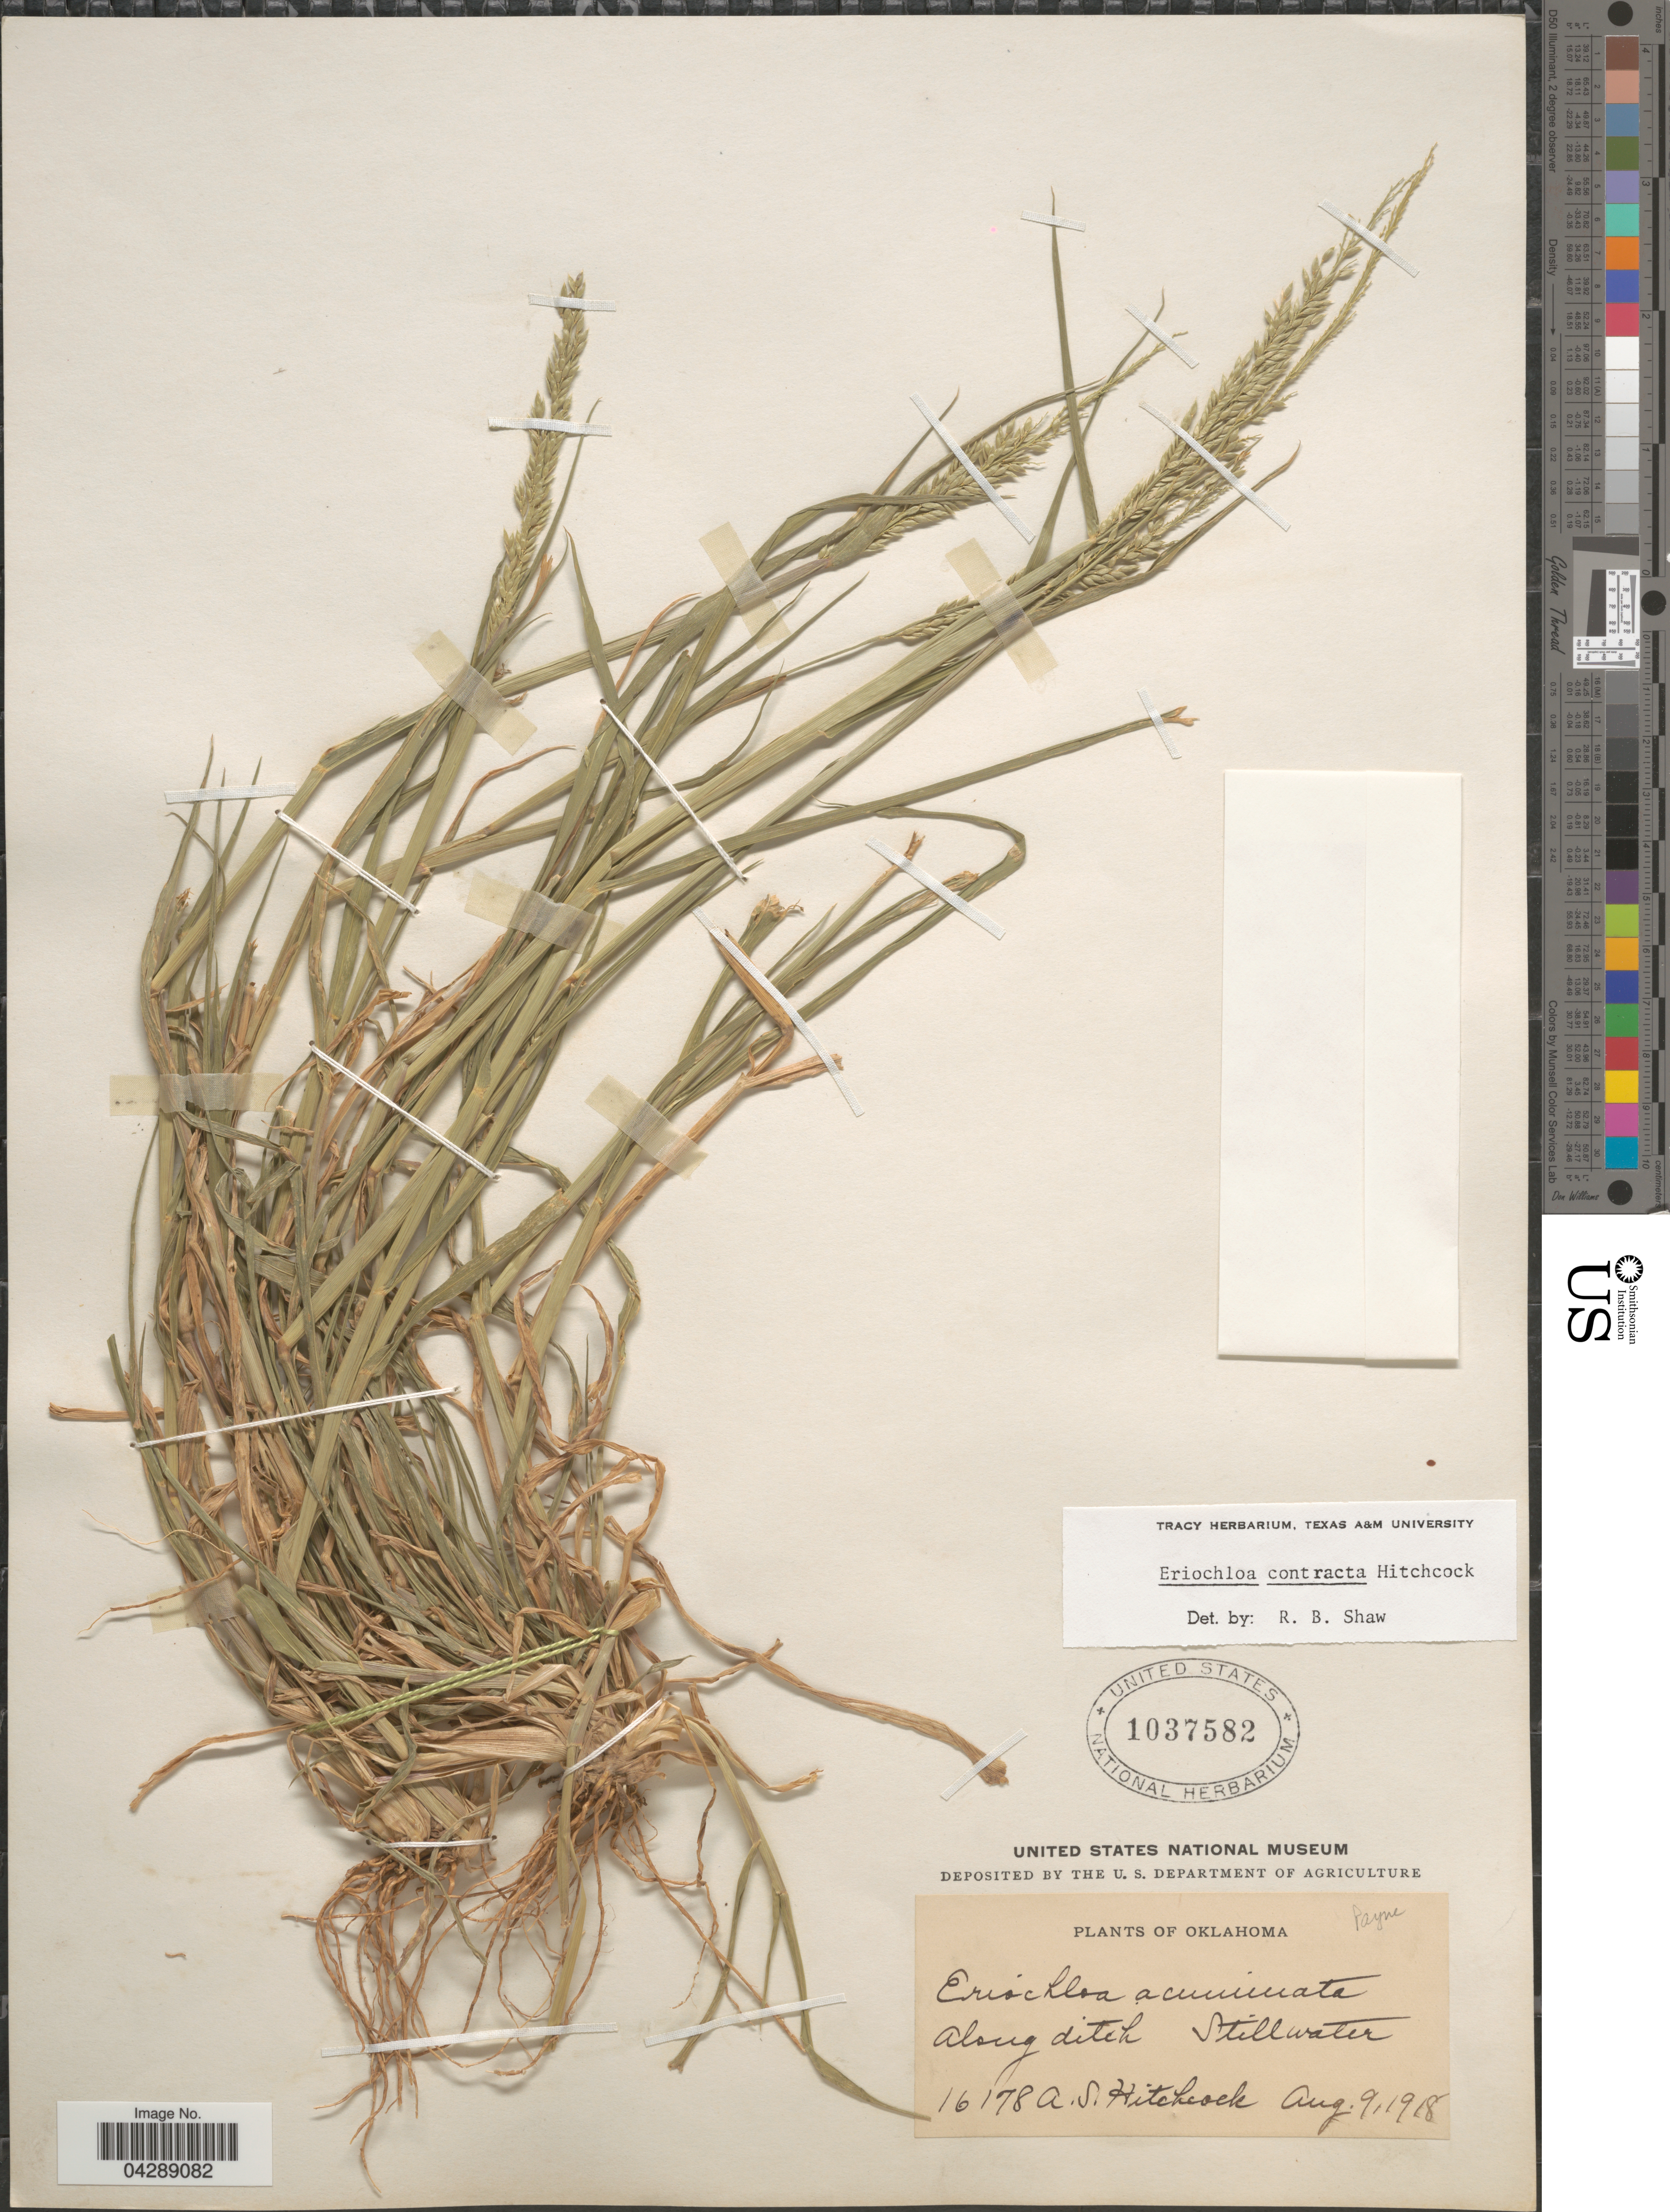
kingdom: Plantae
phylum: Tracheophyta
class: Liliopsida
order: Poales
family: Poaceae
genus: Eriochloa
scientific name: Eriochloa contracta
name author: Hitchc.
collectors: A. S. Hitchcock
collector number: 16178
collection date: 1918-08-09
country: United States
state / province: Oklahoma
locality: Along ditch. Stillwater.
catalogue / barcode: US 1037582